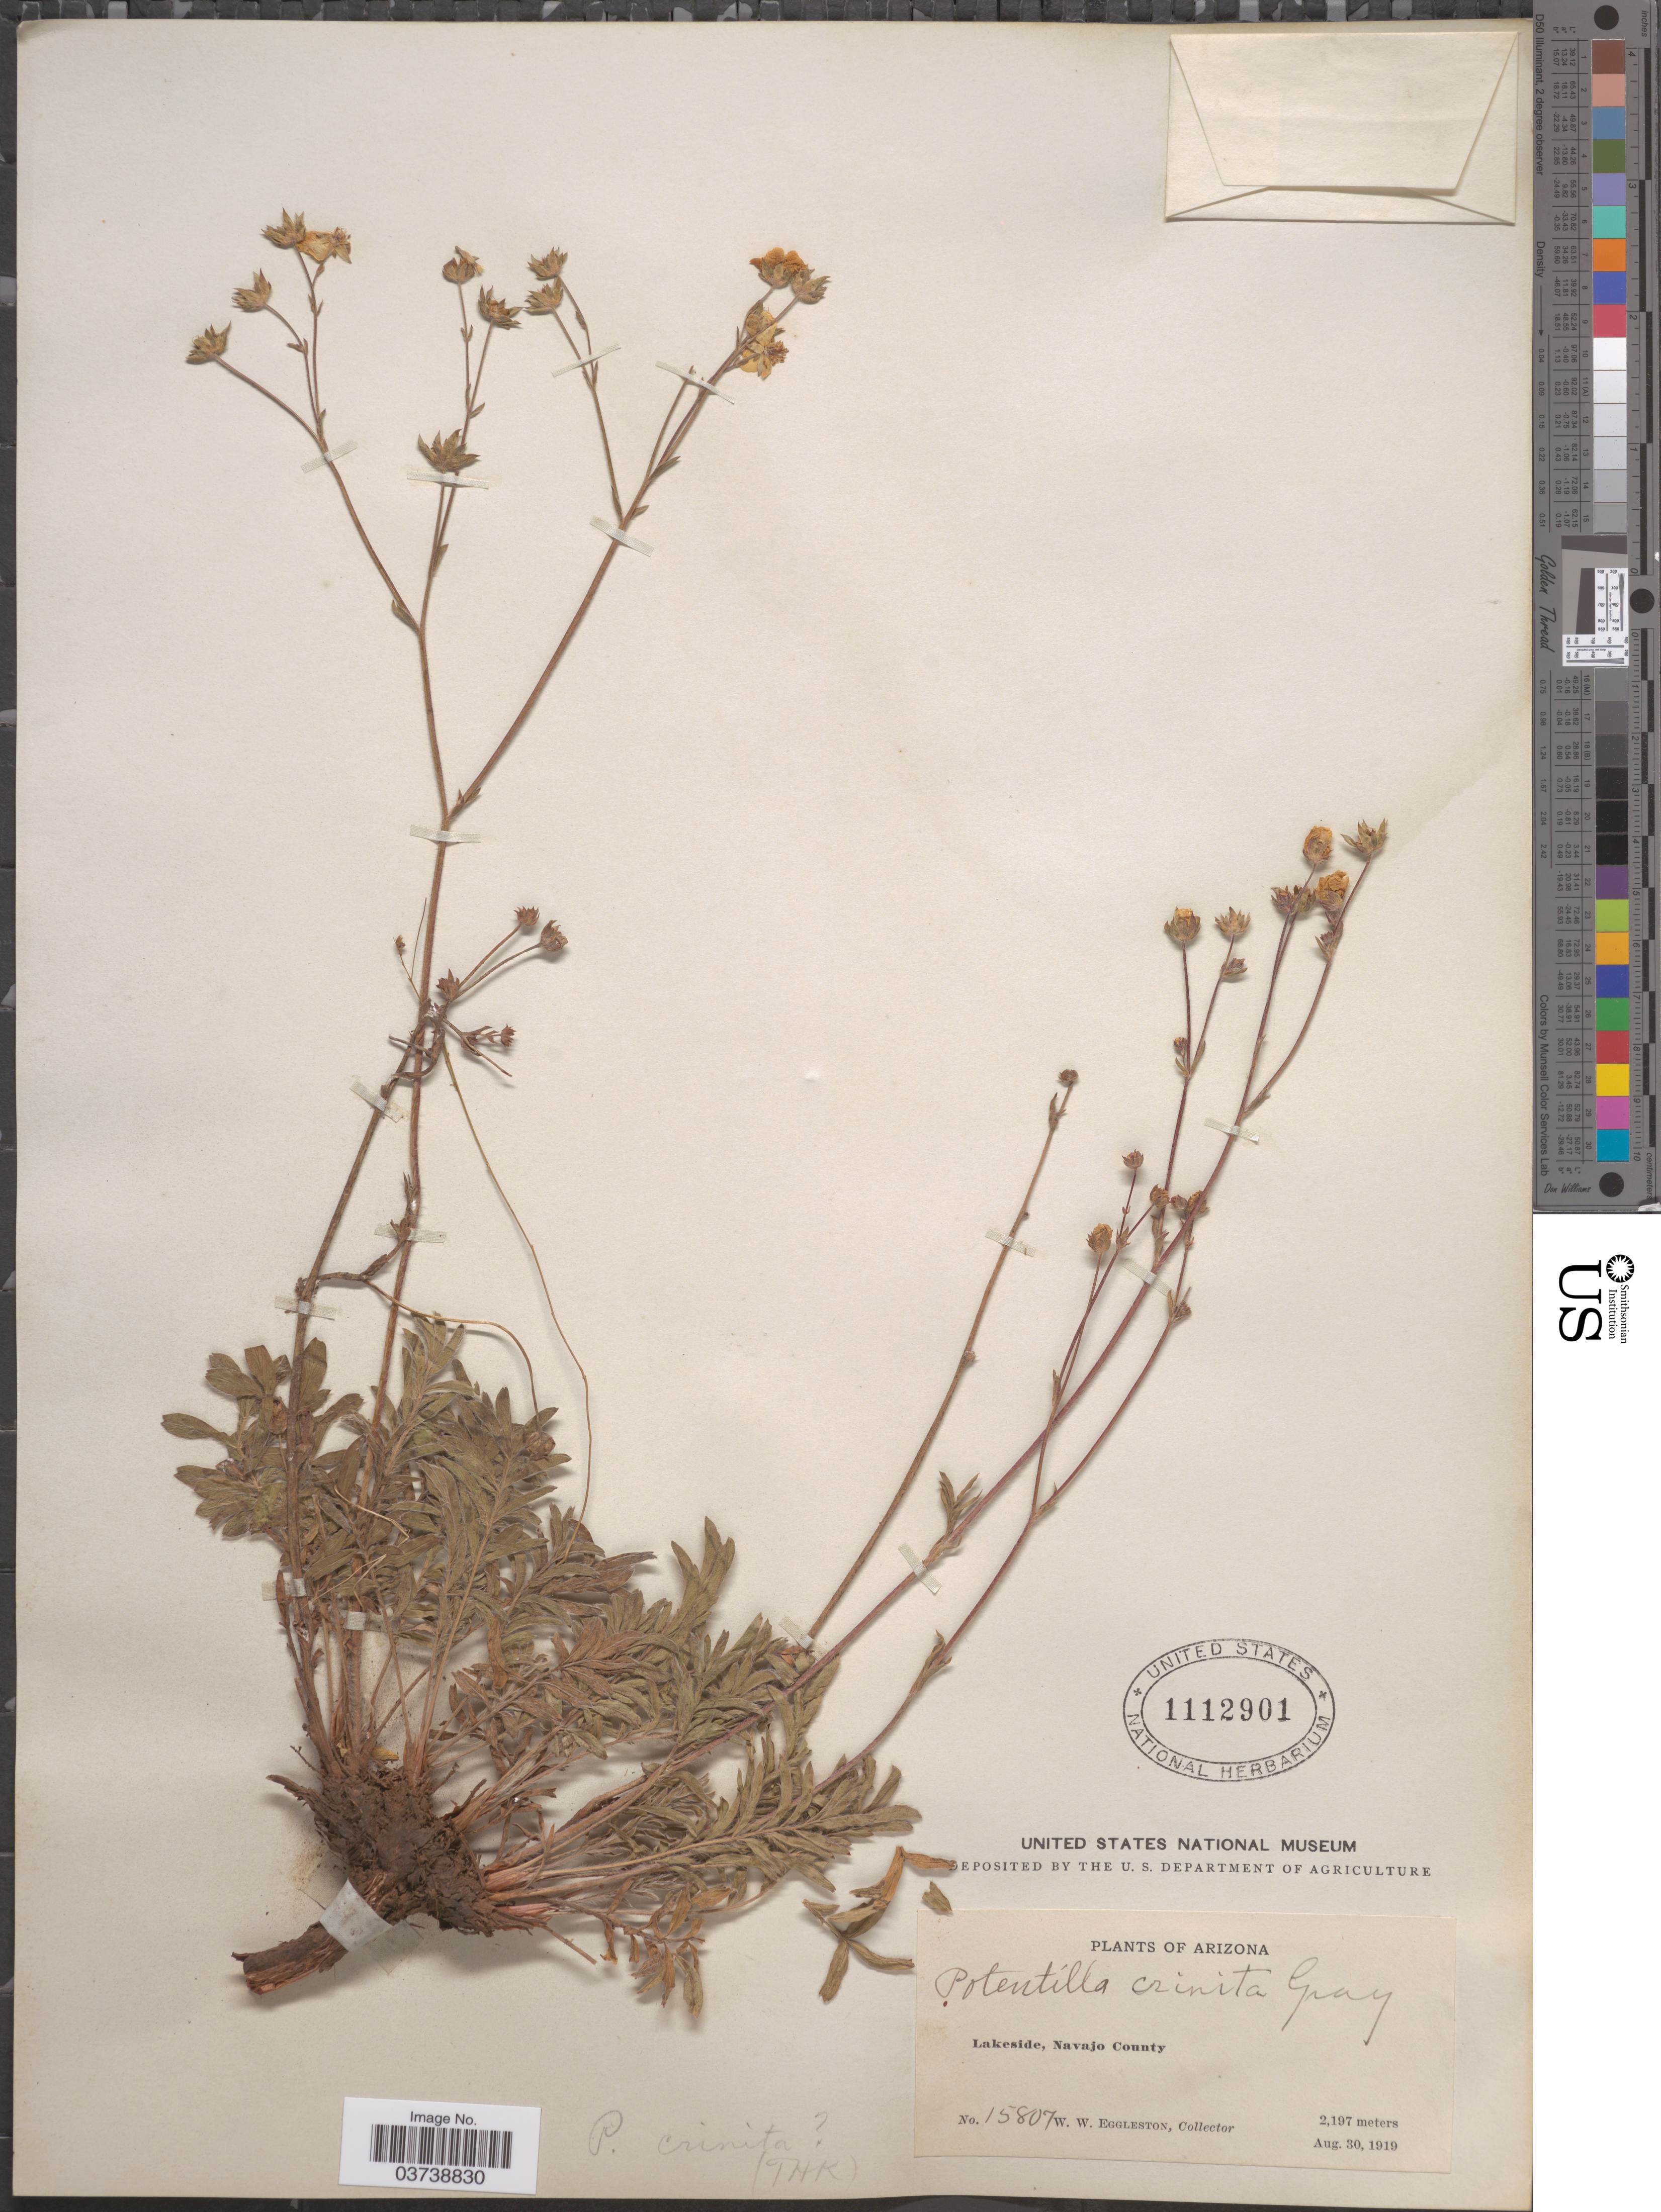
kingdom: Plantae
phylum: Tracheophyta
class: Magnoliopsida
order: Rosales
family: Rosaceae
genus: Potentilla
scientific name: Potentilla crinita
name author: A. Gray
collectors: W. W. Eggleston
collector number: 15807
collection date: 1919-08-30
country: United States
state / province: Arizona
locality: Lakeside, Navajo County.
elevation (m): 2197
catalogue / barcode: US 1112901